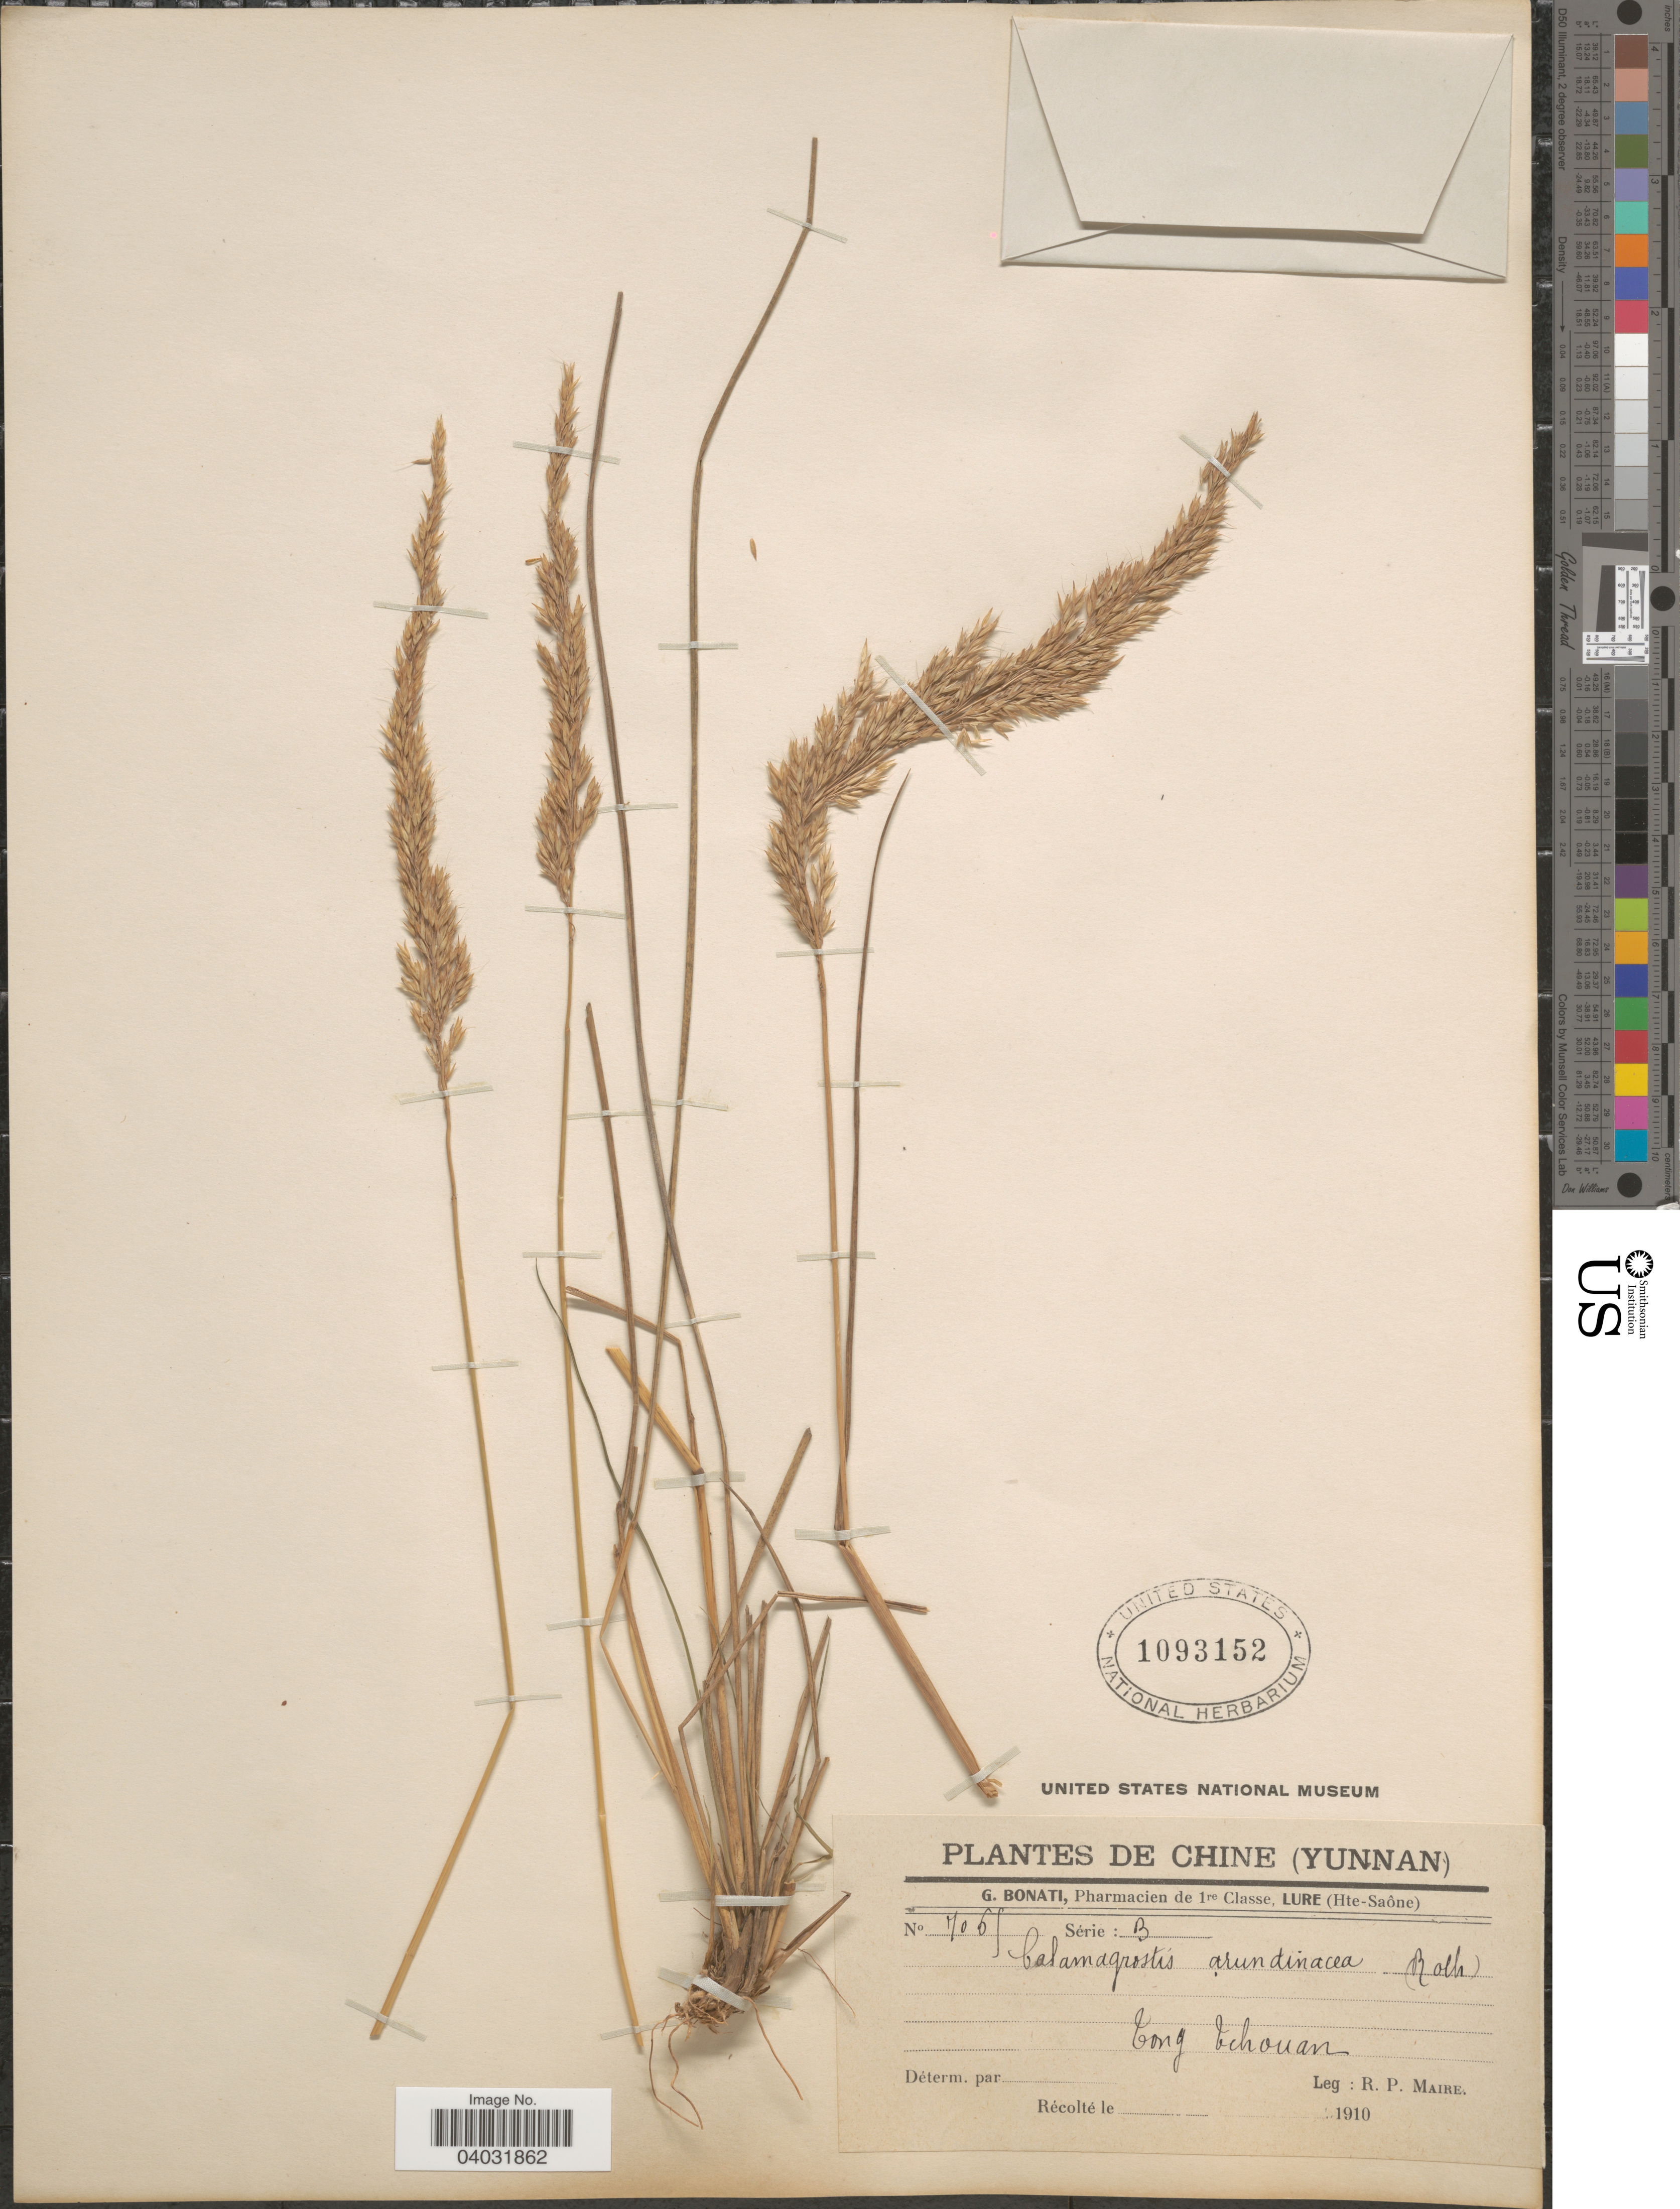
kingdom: Plantae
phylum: Tracheophyta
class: Liliopsida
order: Poales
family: Poaceae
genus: Calamagrostis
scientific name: Calamagrostis arundinacea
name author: (L.) Roth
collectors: R.-P. Maire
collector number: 7065*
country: China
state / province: Yunnan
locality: Tong tchouan.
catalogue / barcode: US 1093152